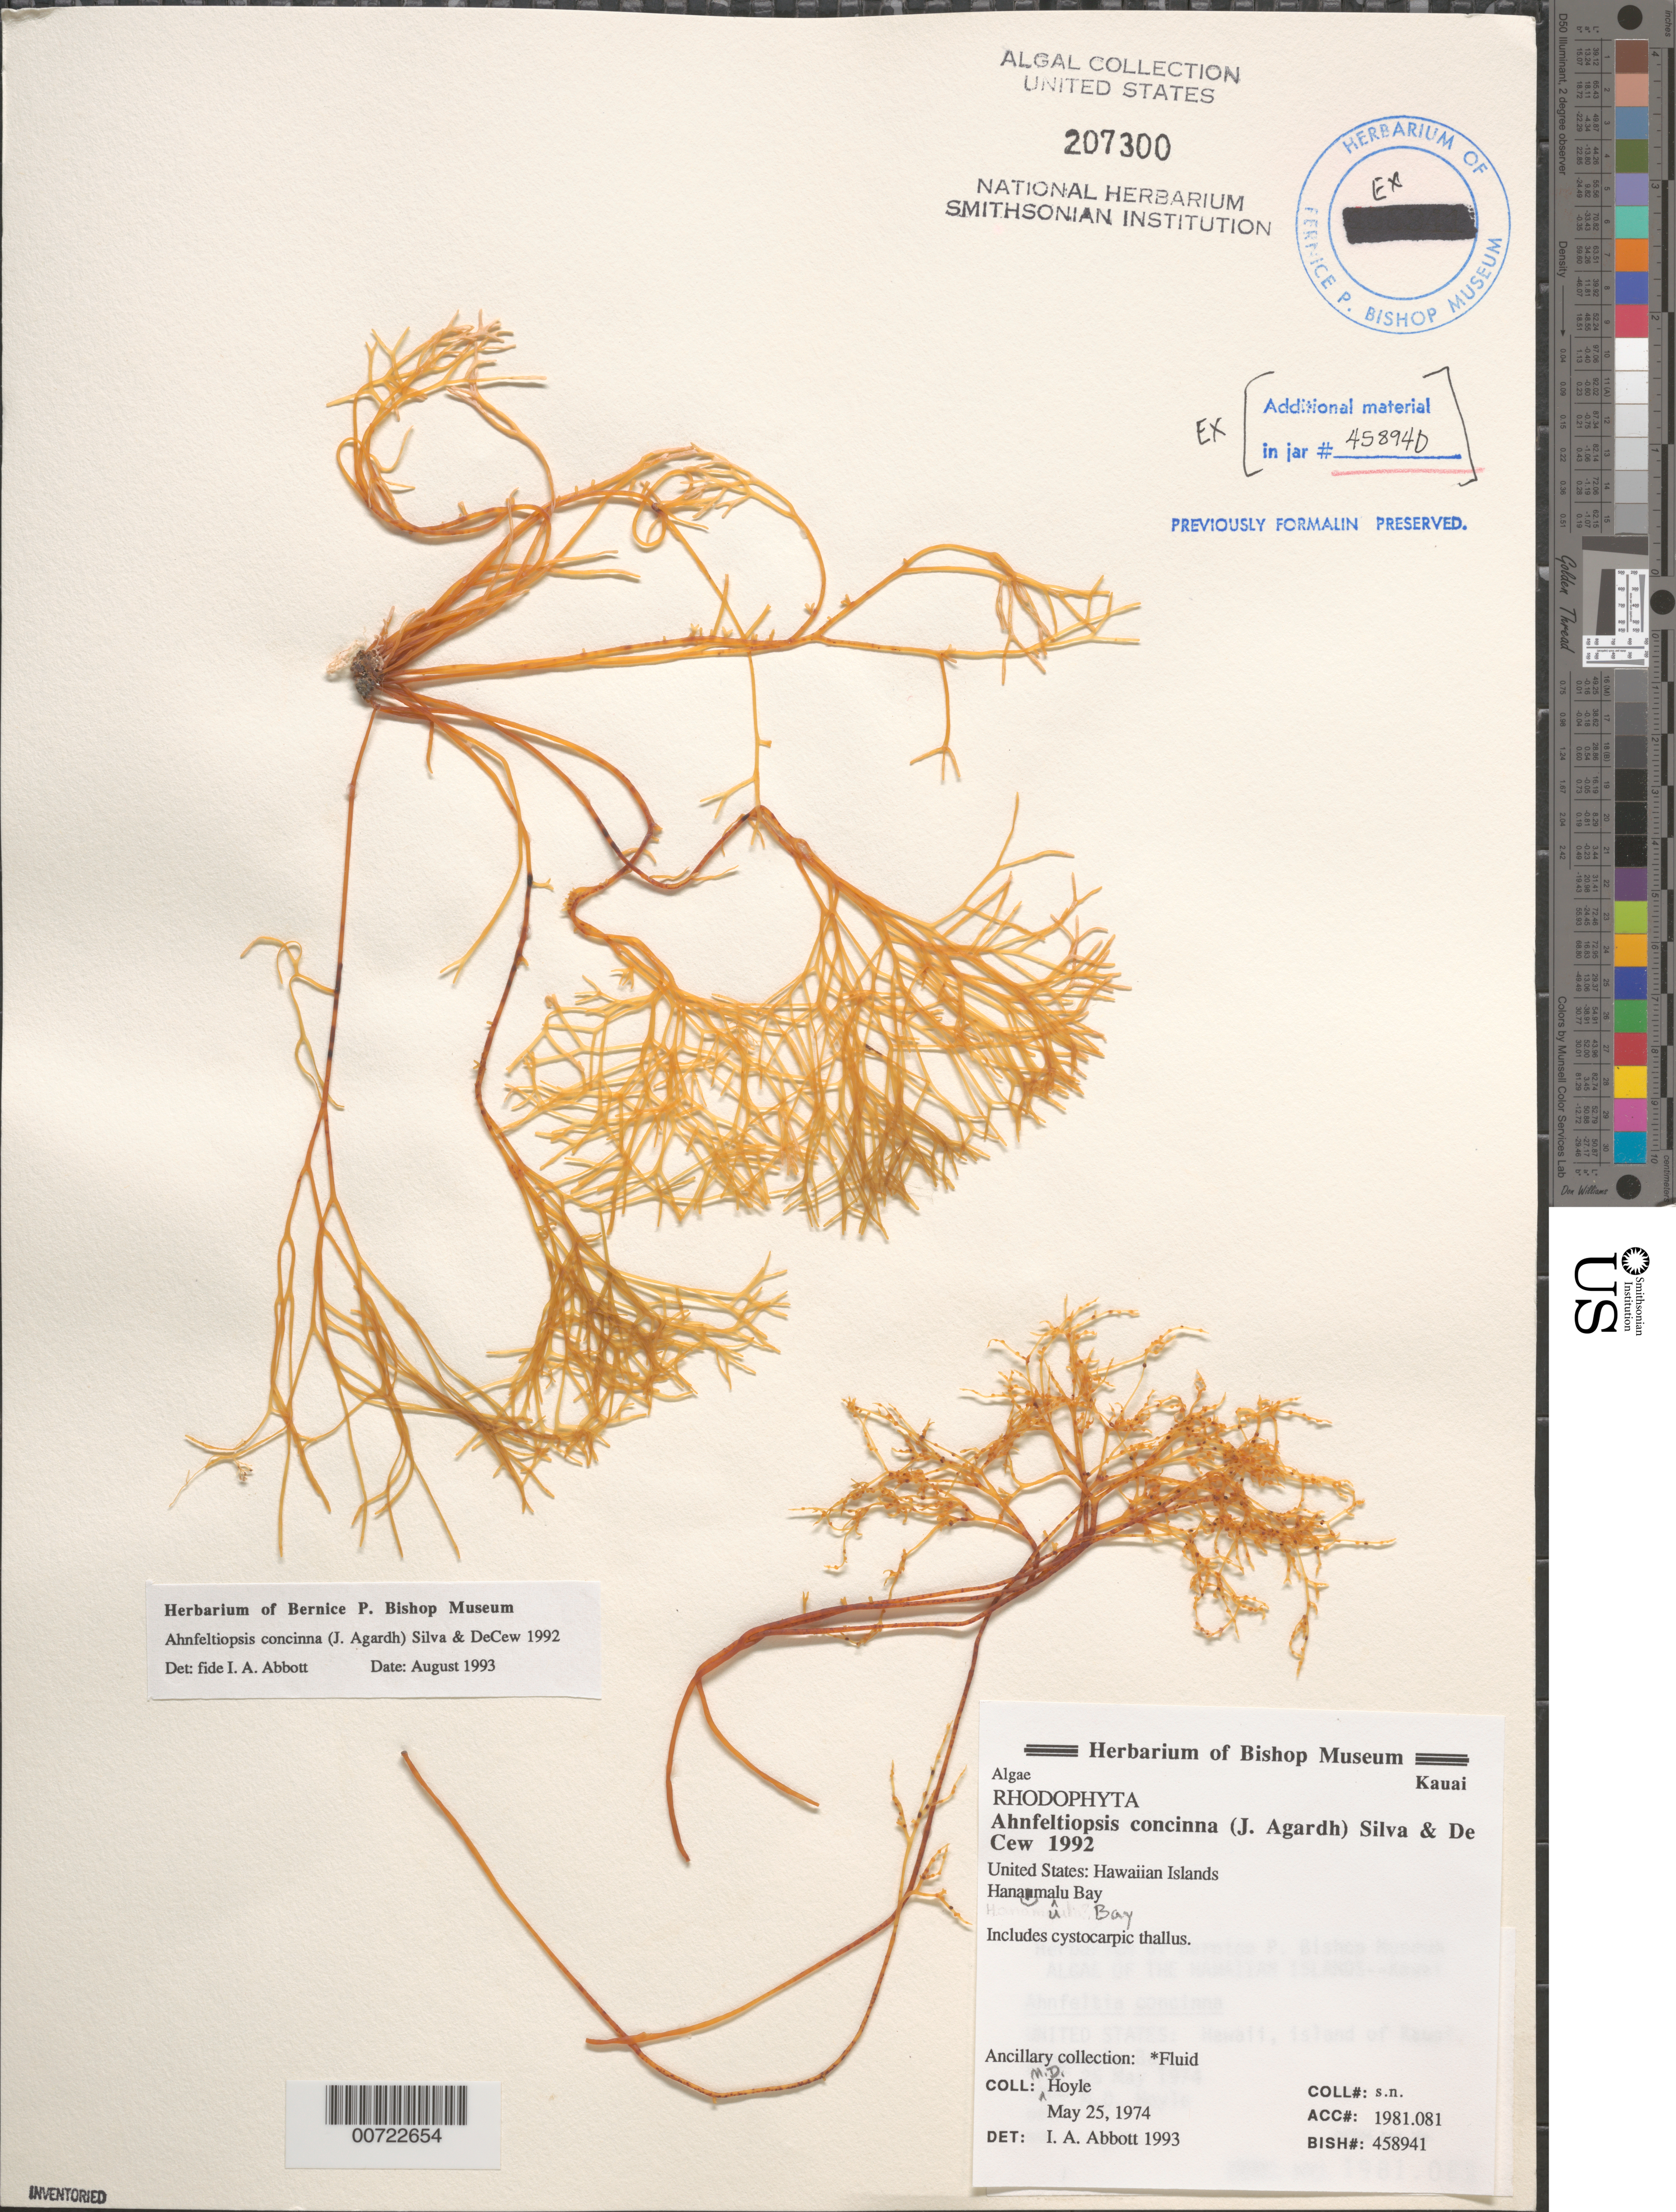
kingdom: Plantae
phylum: Rhodophyta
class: Florideophyceae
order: Gigartinales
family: Phyllophoraceae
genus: Gymnogongrus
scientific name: Gymnogongrus durvillei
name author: (Bory) M.S.Calderon & S.M. Boo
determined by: Algae name updating Project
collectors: M. Hoyle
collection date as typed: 25 May 1974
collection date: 1974-05-25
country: United States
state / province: Hawaii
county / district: Kauai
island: Kaua'i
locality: Hanamaulu Bay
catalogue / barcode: US 207300